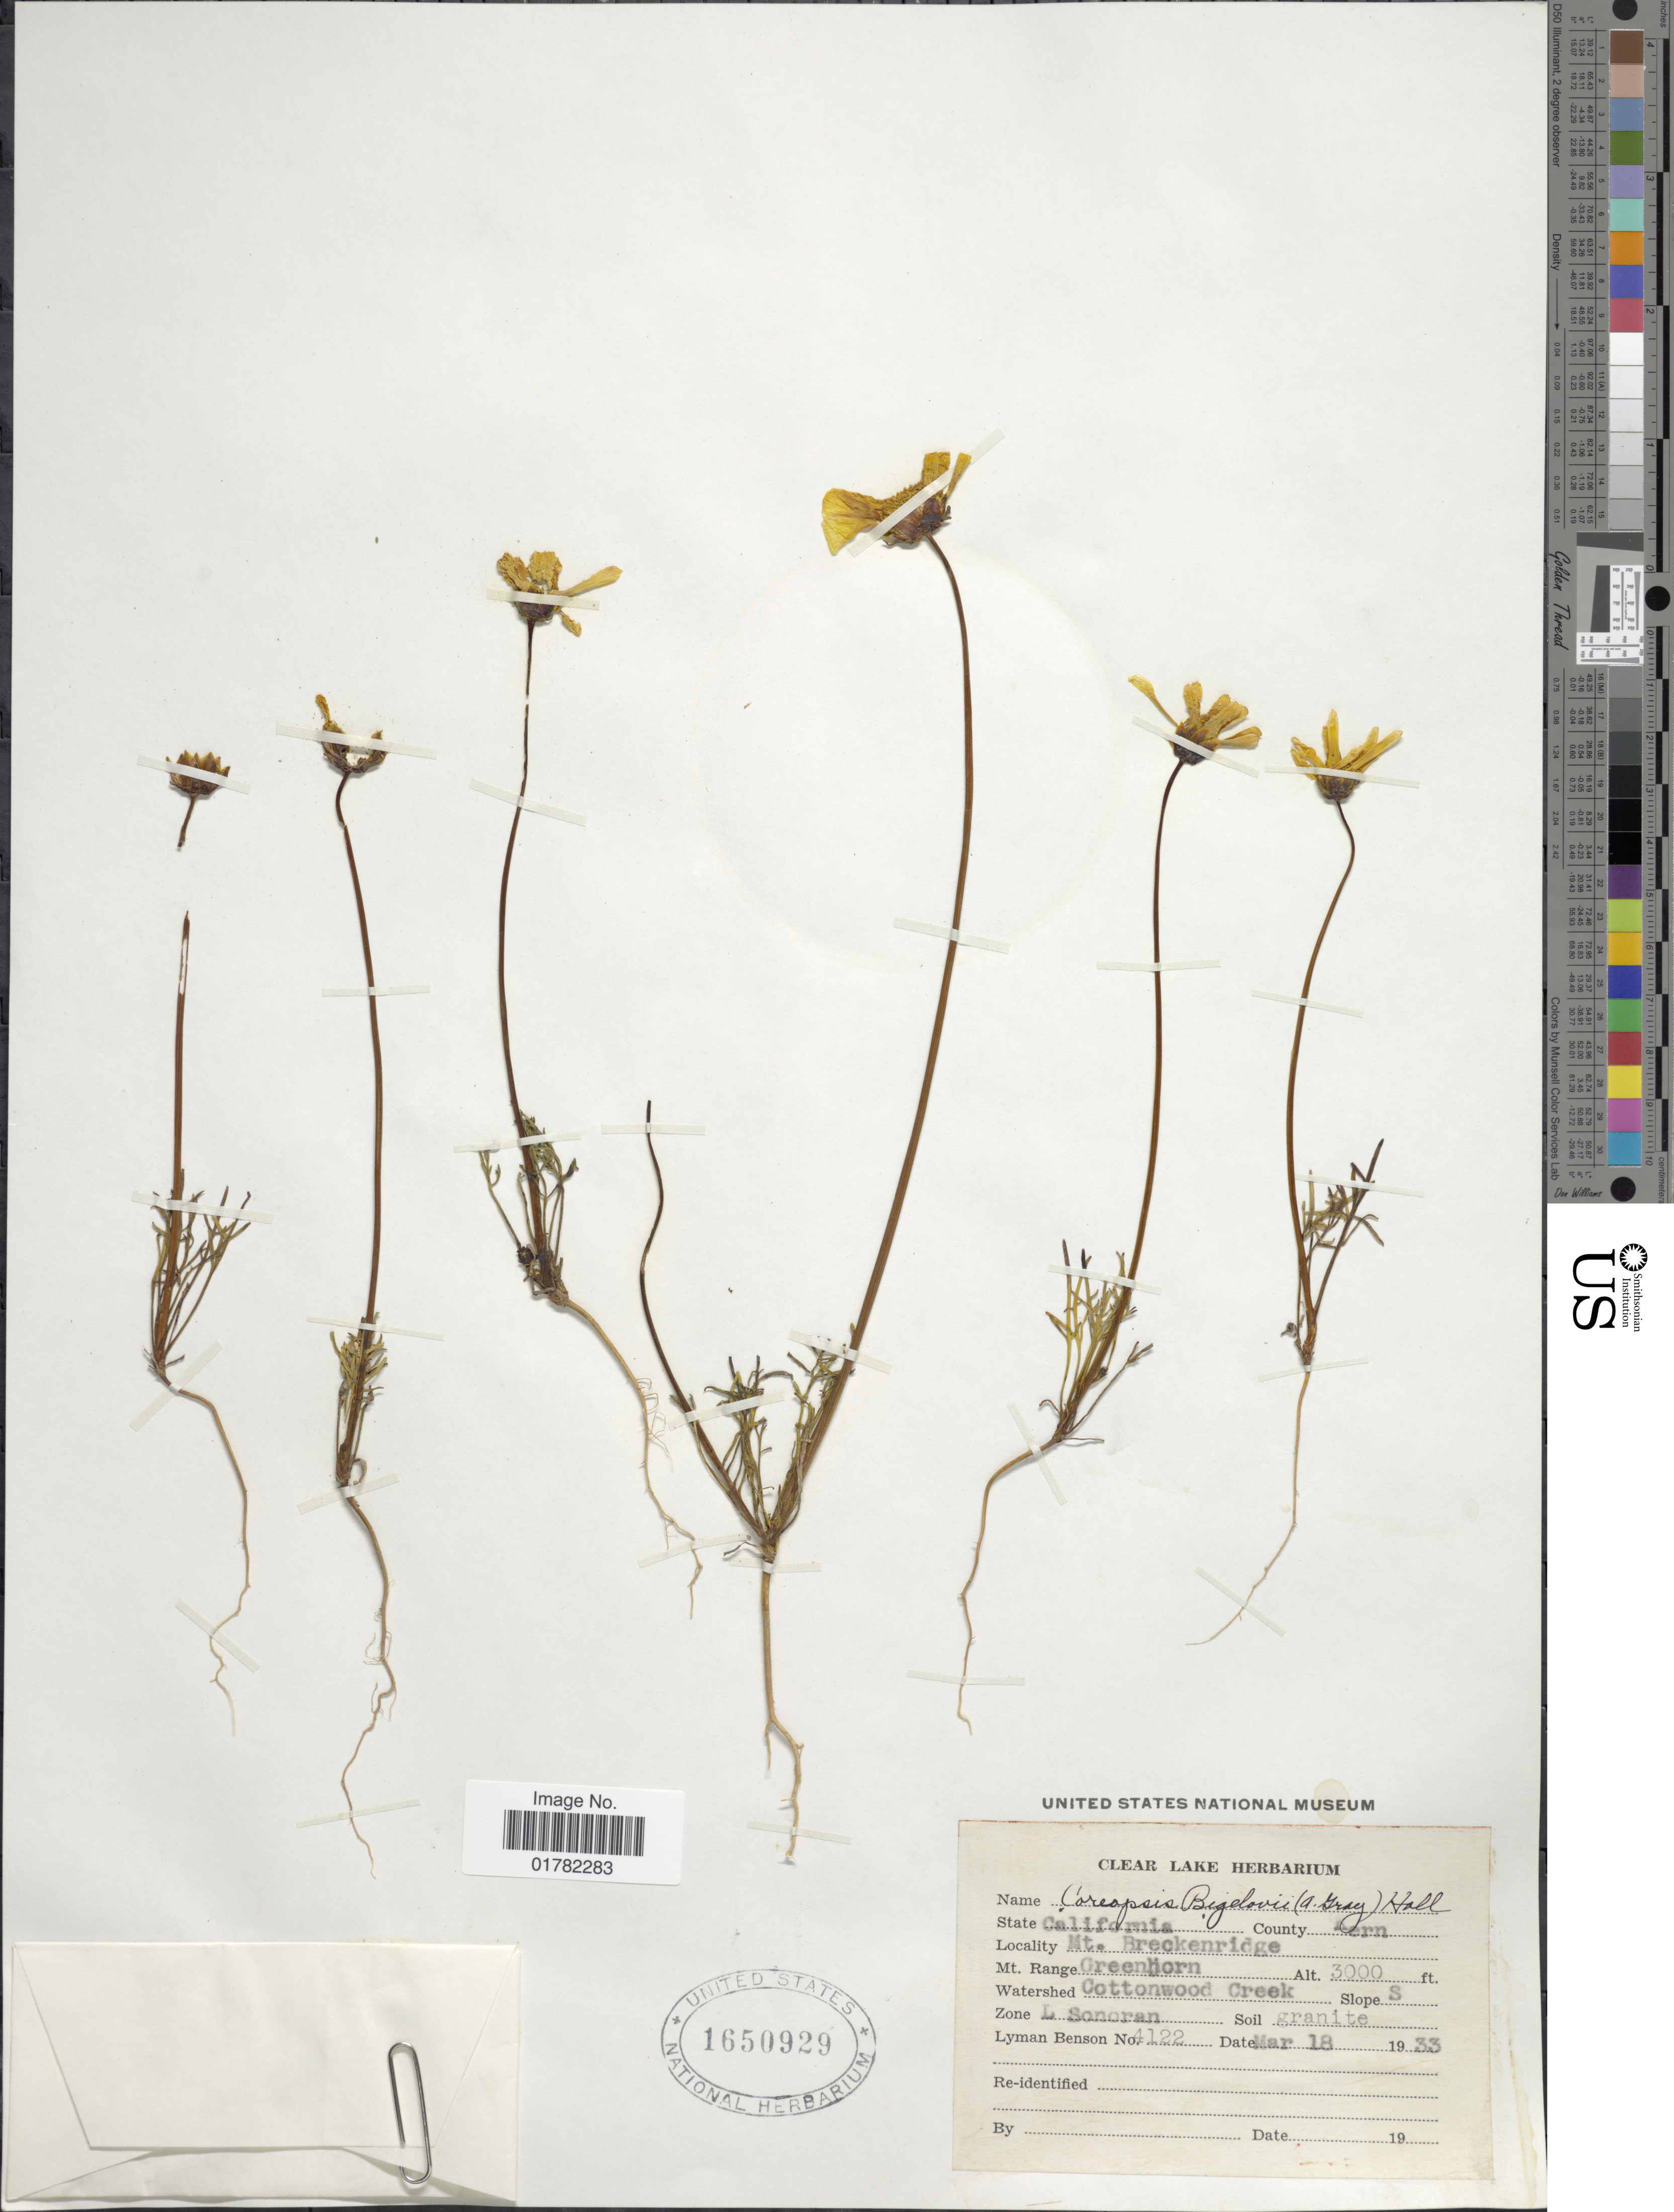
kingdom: Plantae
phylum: Tracheophyta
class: Magnoliopsida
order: Asterales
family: Asteraceae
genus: Coreopsis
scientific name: Coreopsis bigelovii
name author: (A. Gray) Voss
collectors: L. D. Benson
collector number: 4122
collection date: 1933-03-18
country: United States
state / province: California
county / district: Kern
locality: County Kern, Mt. Breckenridge, Mt. Range Greenhorn, Watershed Cottonwood Creek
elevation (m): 914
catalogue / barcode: US 1650929